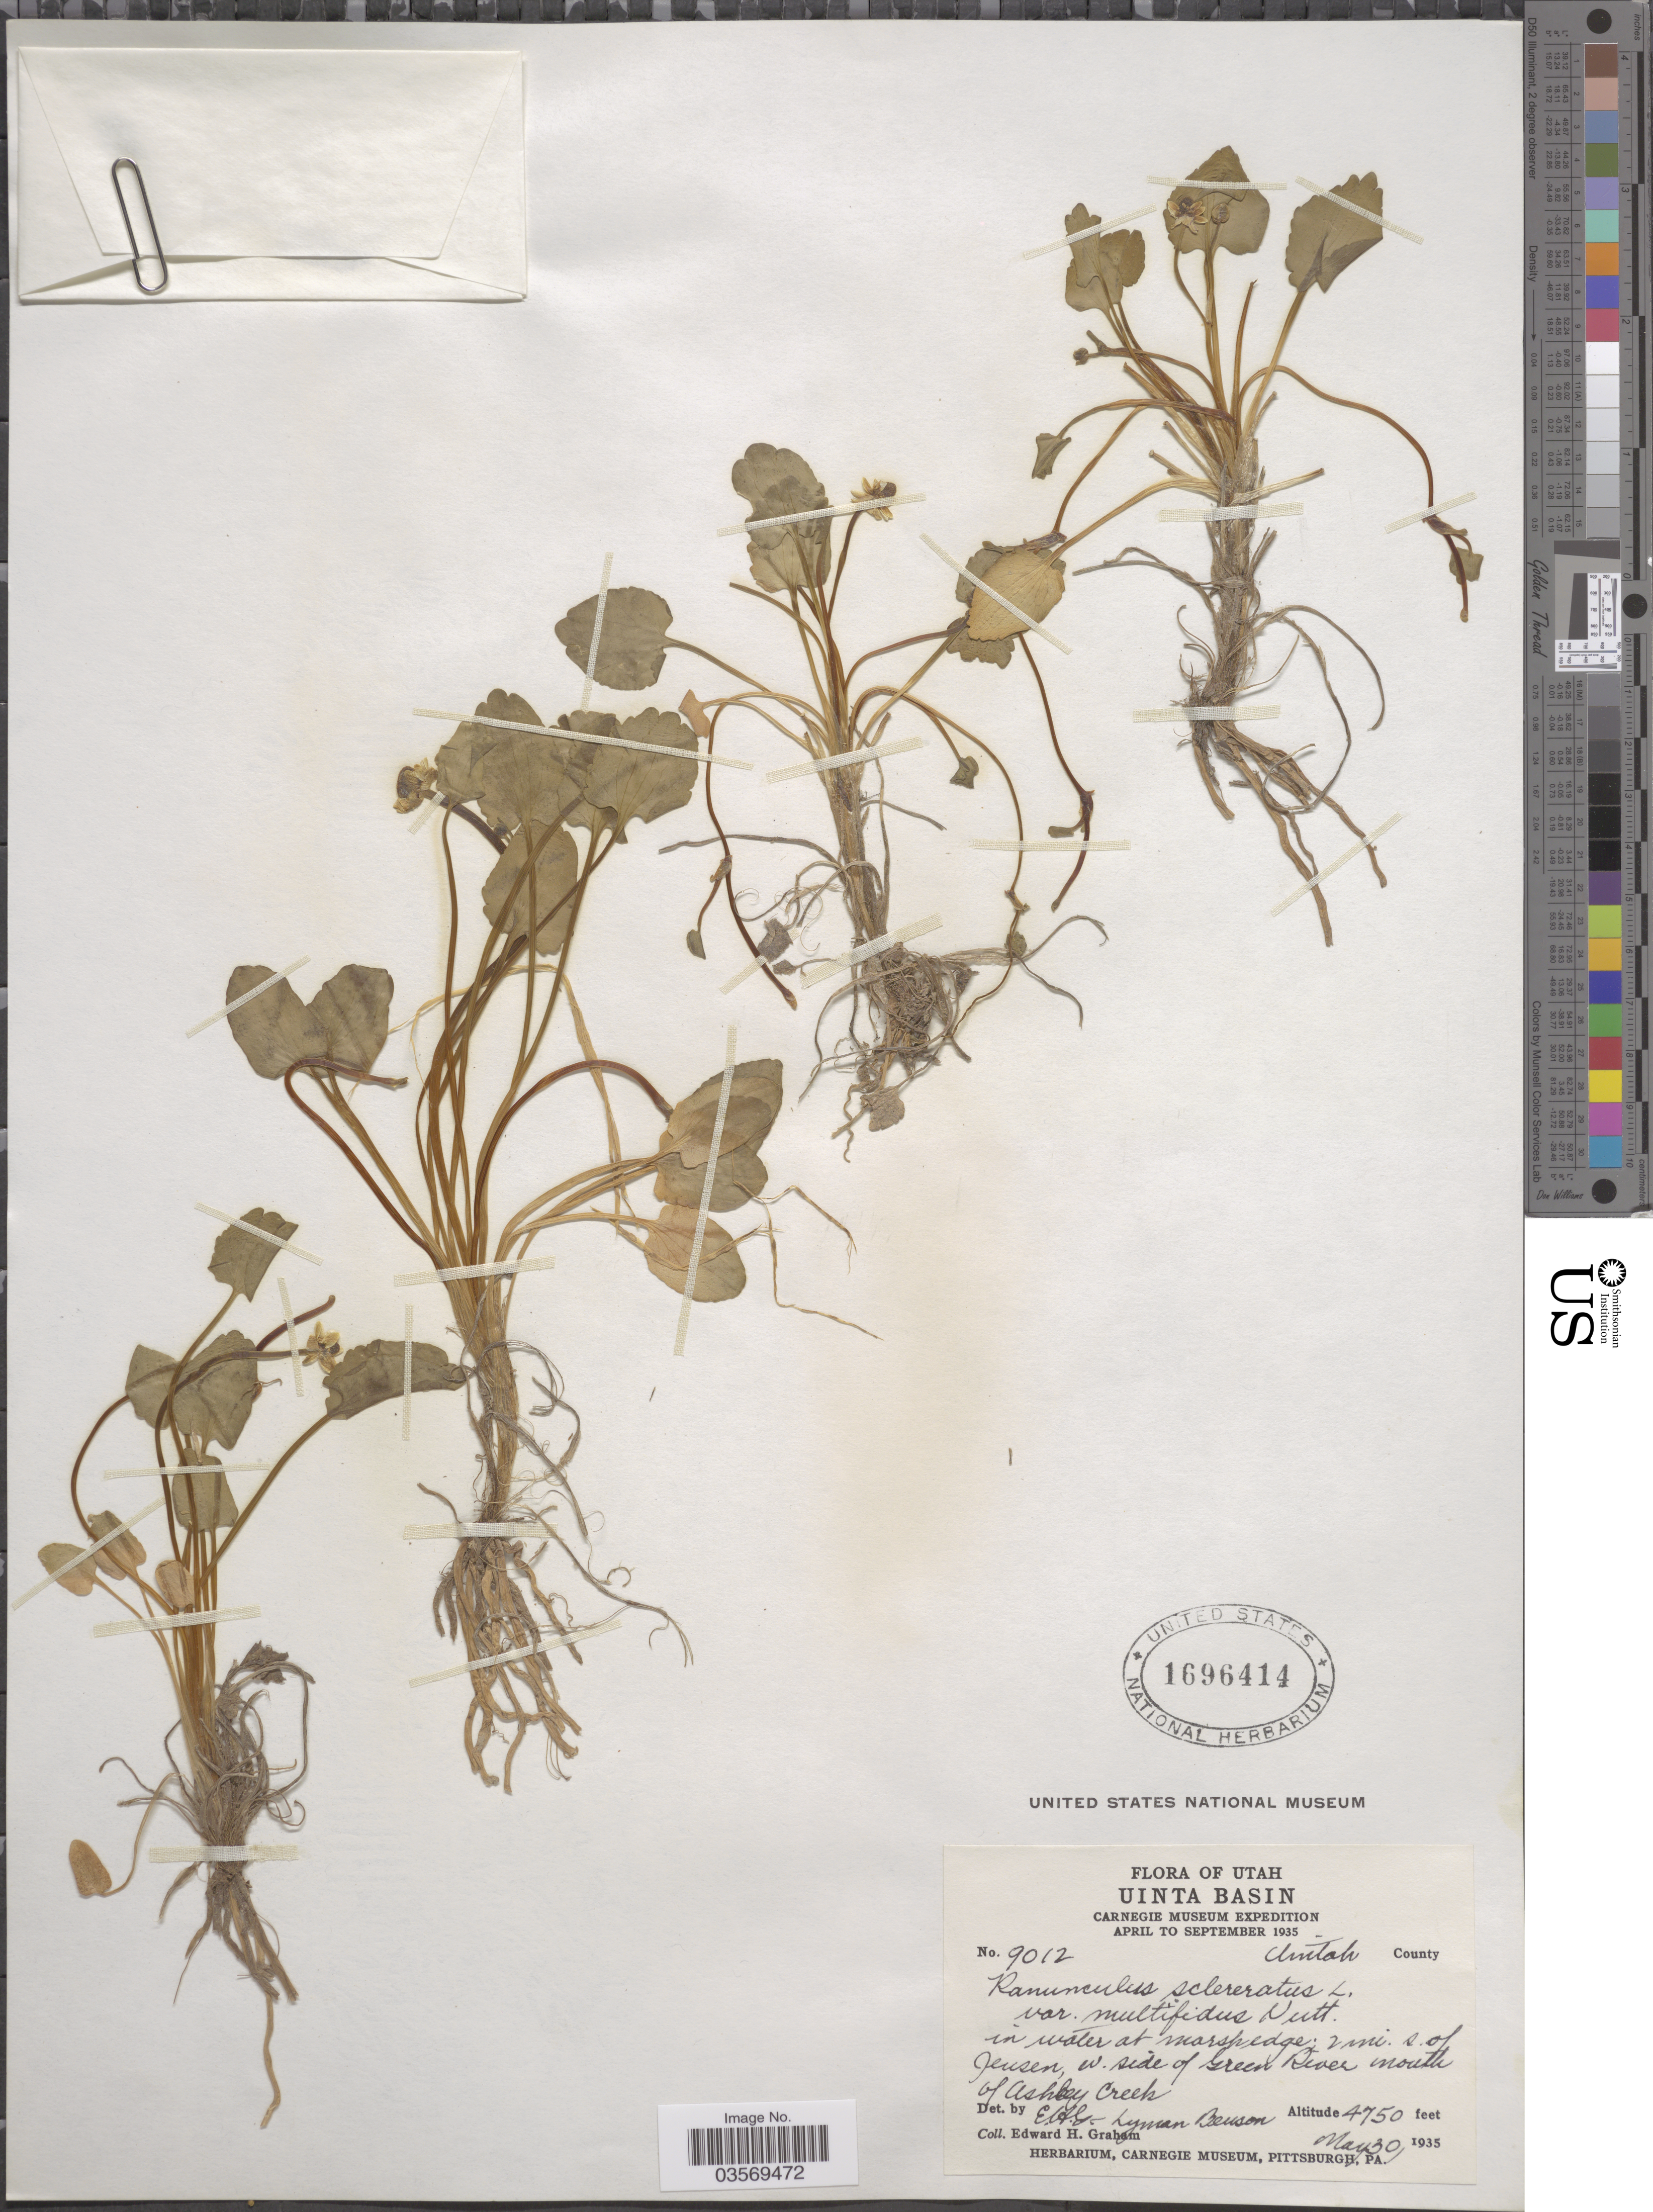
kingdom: Plantae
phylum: Tracheophyta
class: Magnoliopsida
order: Ranunculales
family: Ranunculaceae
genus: Ranunculus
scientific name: Ranunculus sceleratus var. multifidus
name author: Nutt.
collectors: E. H. Graham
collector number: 9012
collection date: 1935-05-30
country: United States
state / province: Utah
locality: Uinta Basin. Uintah County. At marshedge; 2 mi. s. of Jensen, w. side of Green River mouth of Ashley Creek.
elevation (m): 1448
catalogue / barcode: US 1696414